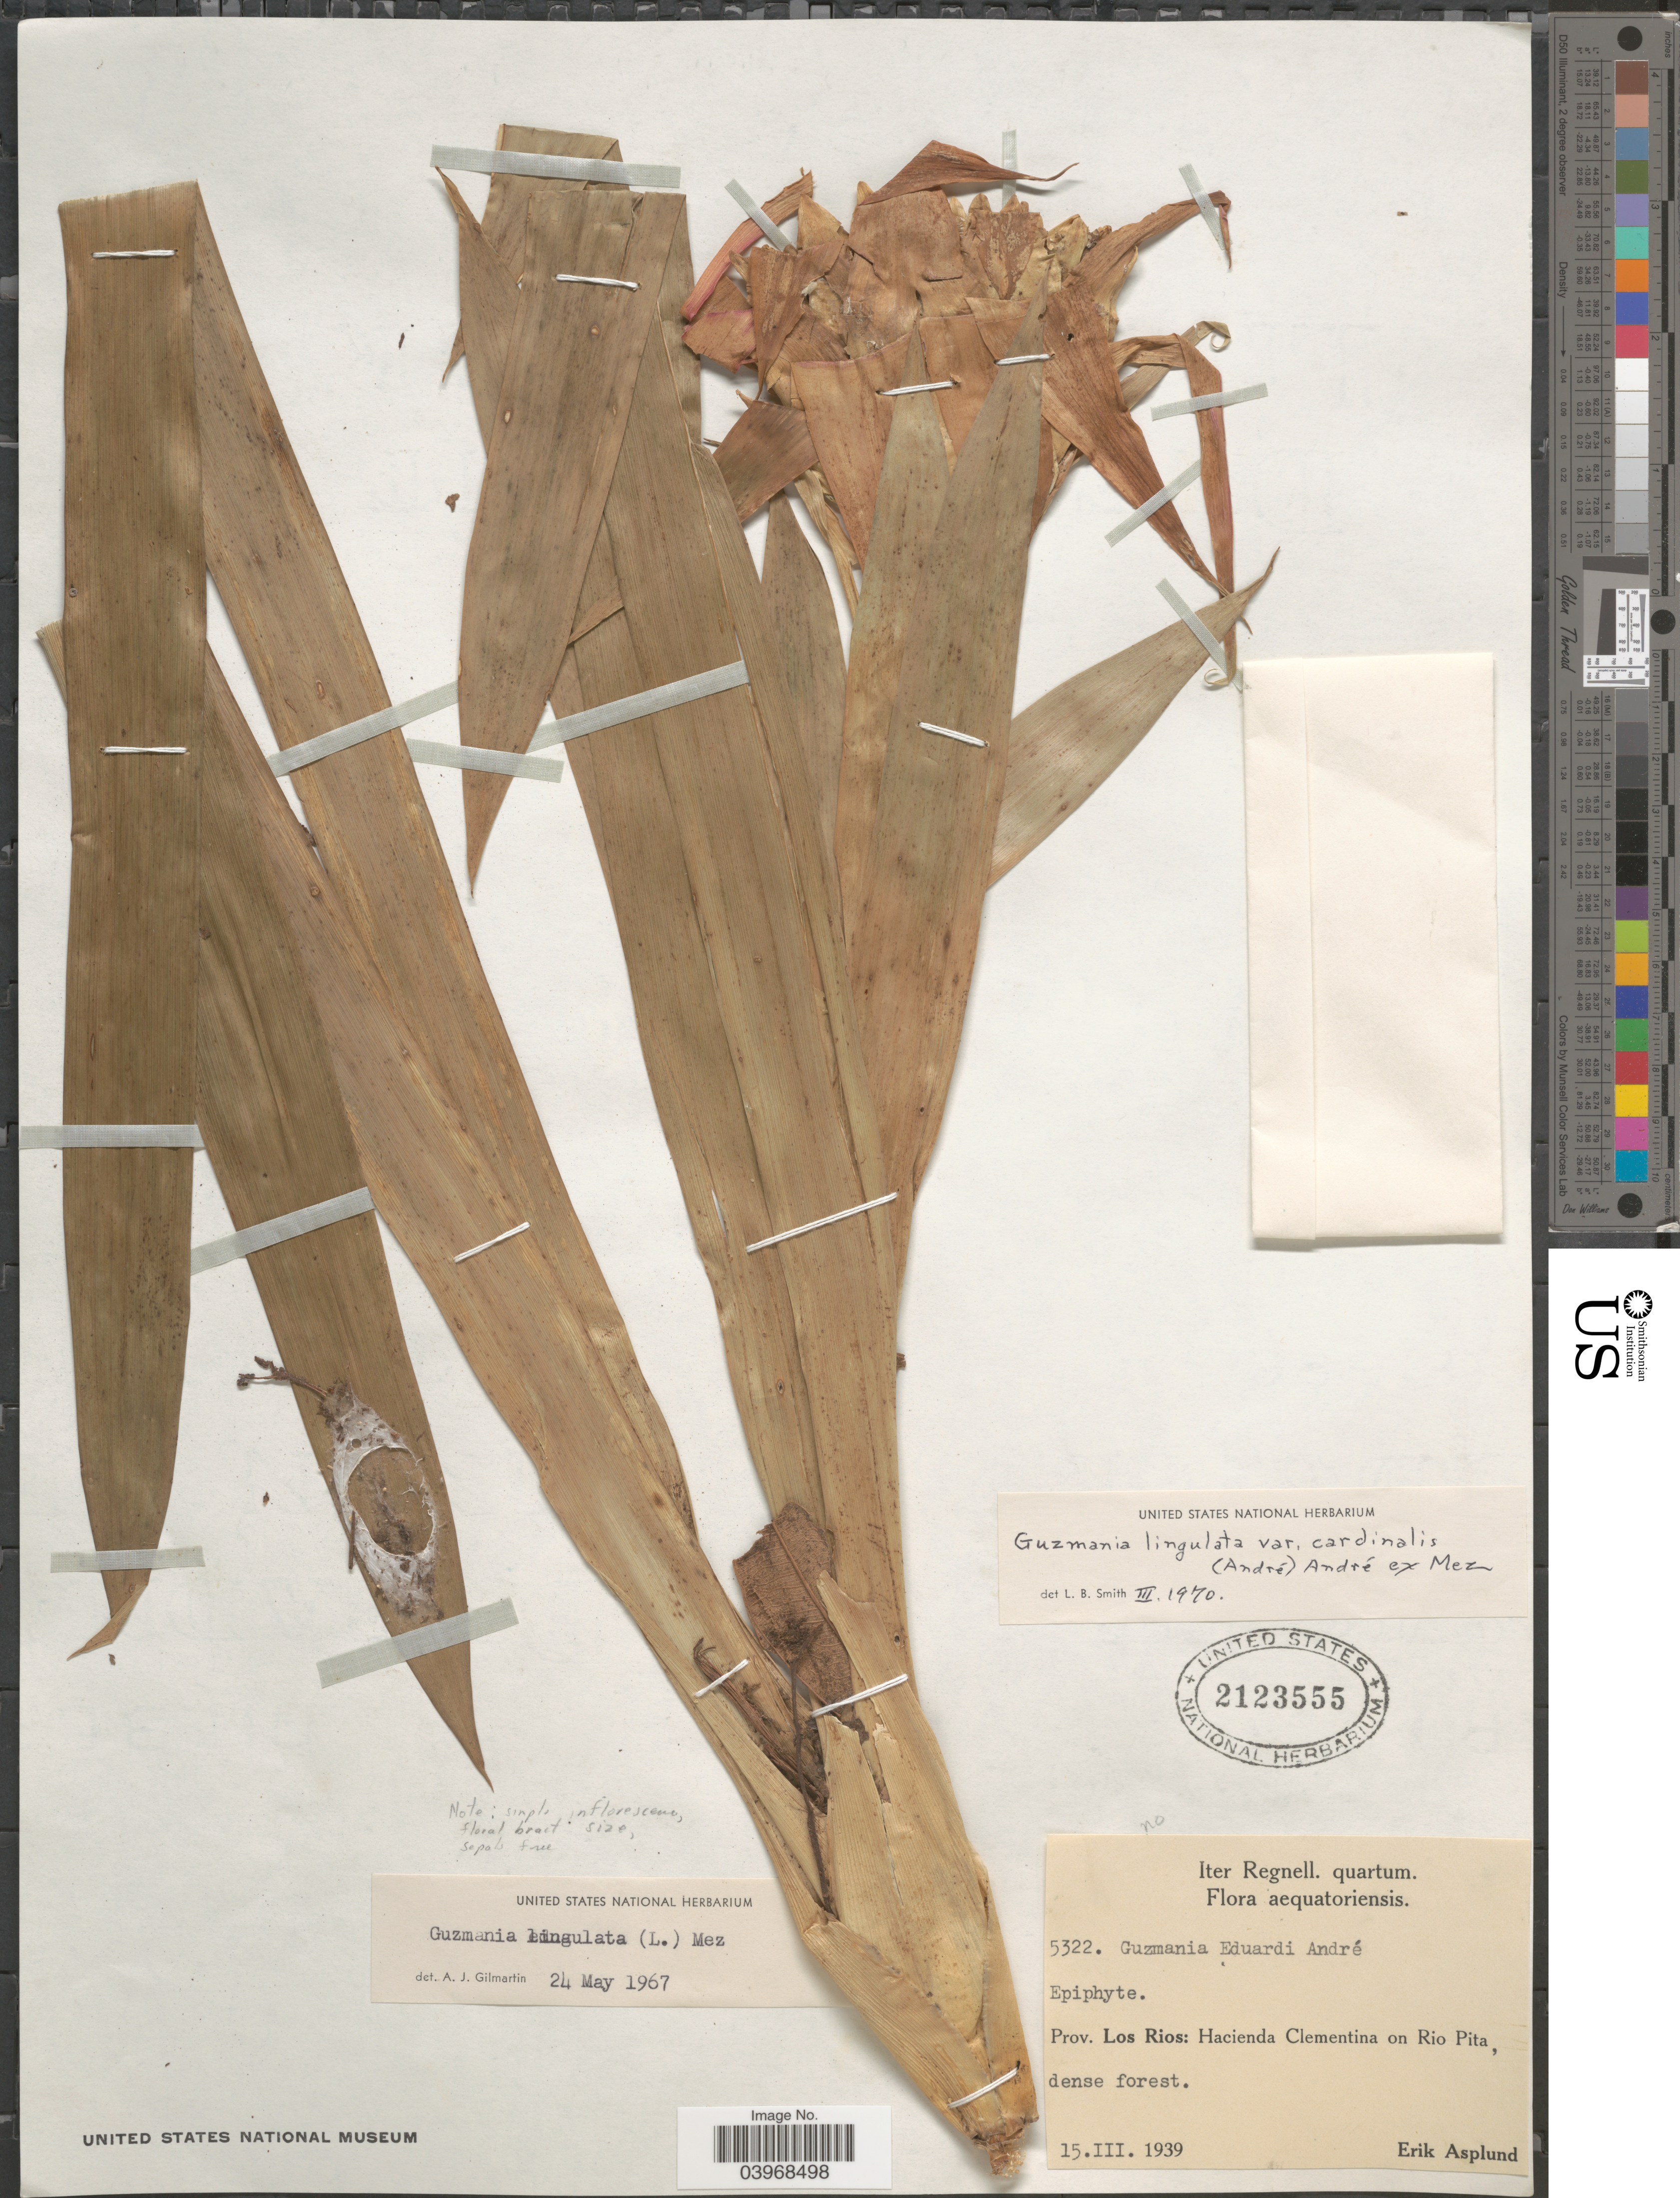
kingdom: Plantae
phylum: Tracheophyta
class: Liliopsida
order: Poales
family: Bromeliaceae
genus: Guzmania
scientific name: Guzmania lingulata var. cardinalis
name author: (André) Mez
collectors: E. Asplund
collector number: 5322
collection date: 1938-03-15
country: Ecuador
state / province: Los Ríos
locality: Hacienda Clementina on Rio Pita.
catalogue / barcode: US 2123555